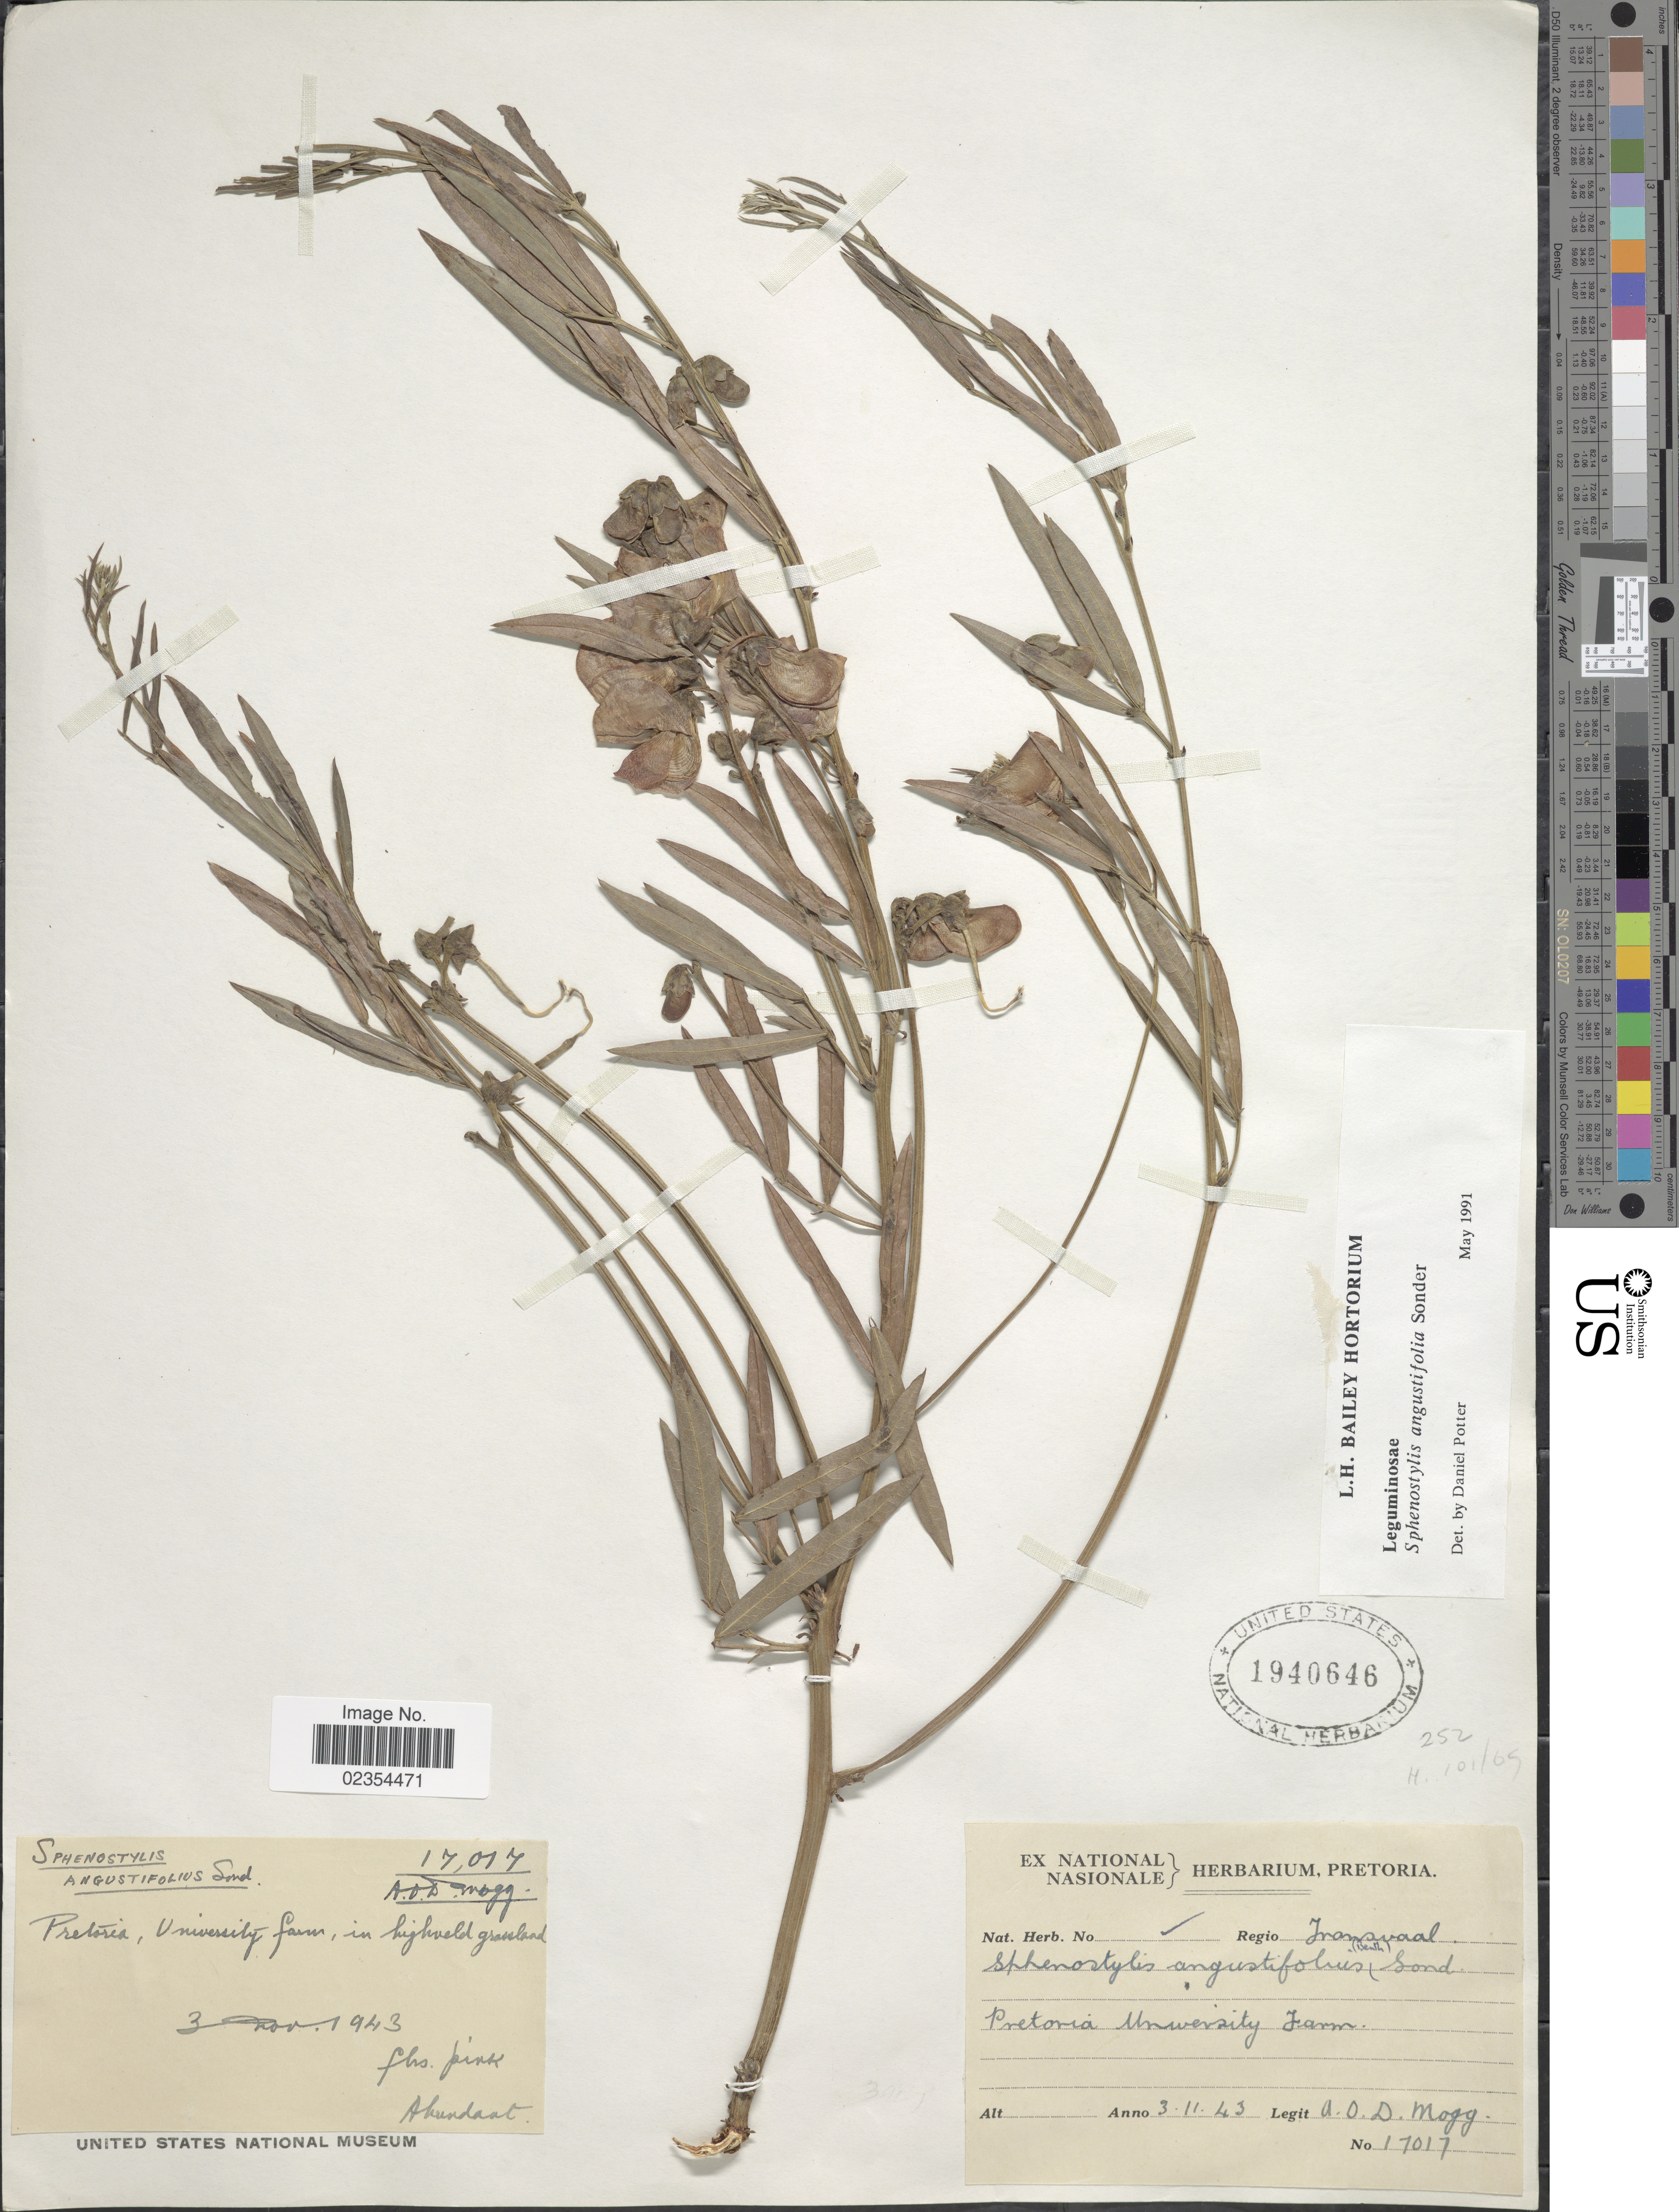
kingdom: Plantae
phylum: Tracheophyta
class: Magnoliopsida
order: Fabales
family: Fabaceae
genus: Sphenostylis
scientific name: Sphenostylis angustifolia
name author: Sond.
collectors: A. O. Mogg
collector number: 17017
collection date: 1943-11-03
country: South Africa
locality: Pretoria, University farm, in highveld grassland, Regio Transvaal.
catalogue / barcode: US 1940646